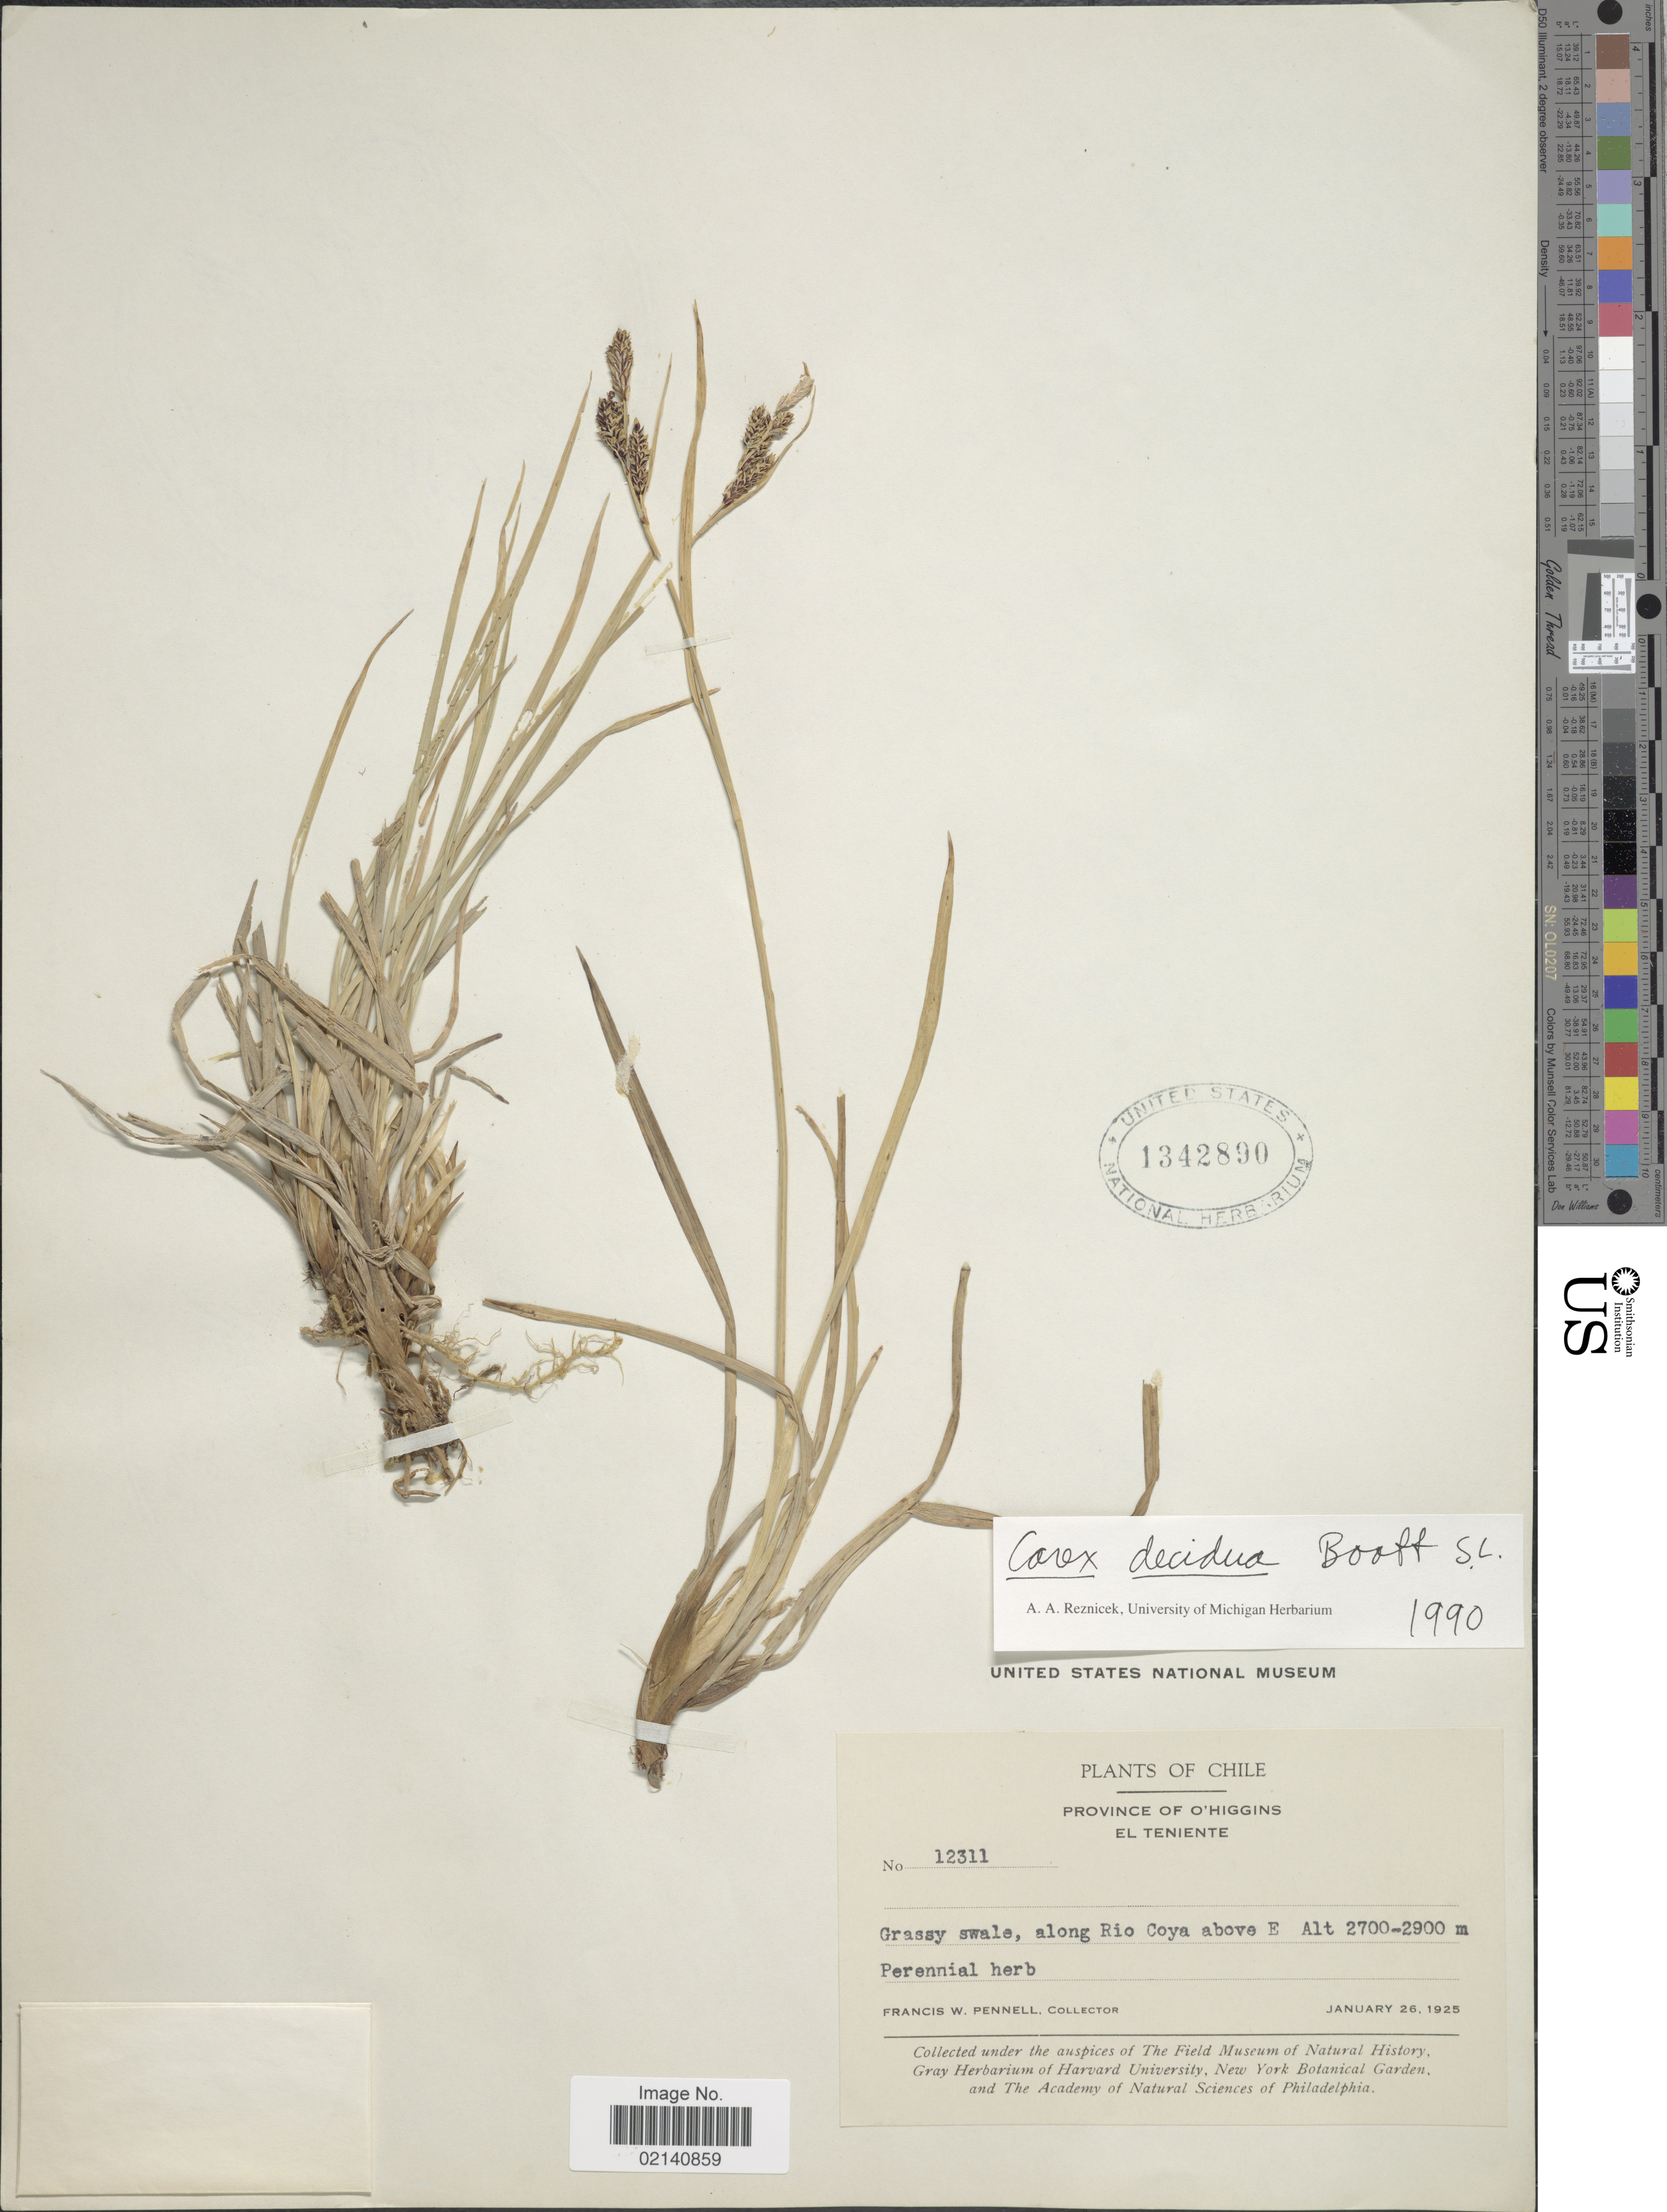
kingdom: Plantae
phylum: Tracheophyta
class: Liliopsida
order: Poales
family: Cyperaceae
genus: Carex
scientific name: Carex antucensis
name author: Kunze ex Kunth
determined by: Jimnéz-Mejias, Pedro, (UPOS), Universidad Pablo de Olavide (SPAIN)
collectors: F. W. Pennell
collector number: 12311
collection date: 1925-01-26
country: Chile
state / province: O'Higgins (VI)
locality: El Teniente, grassy swale, along Rio Coya above E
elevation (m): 2700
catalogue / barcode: US 1342890